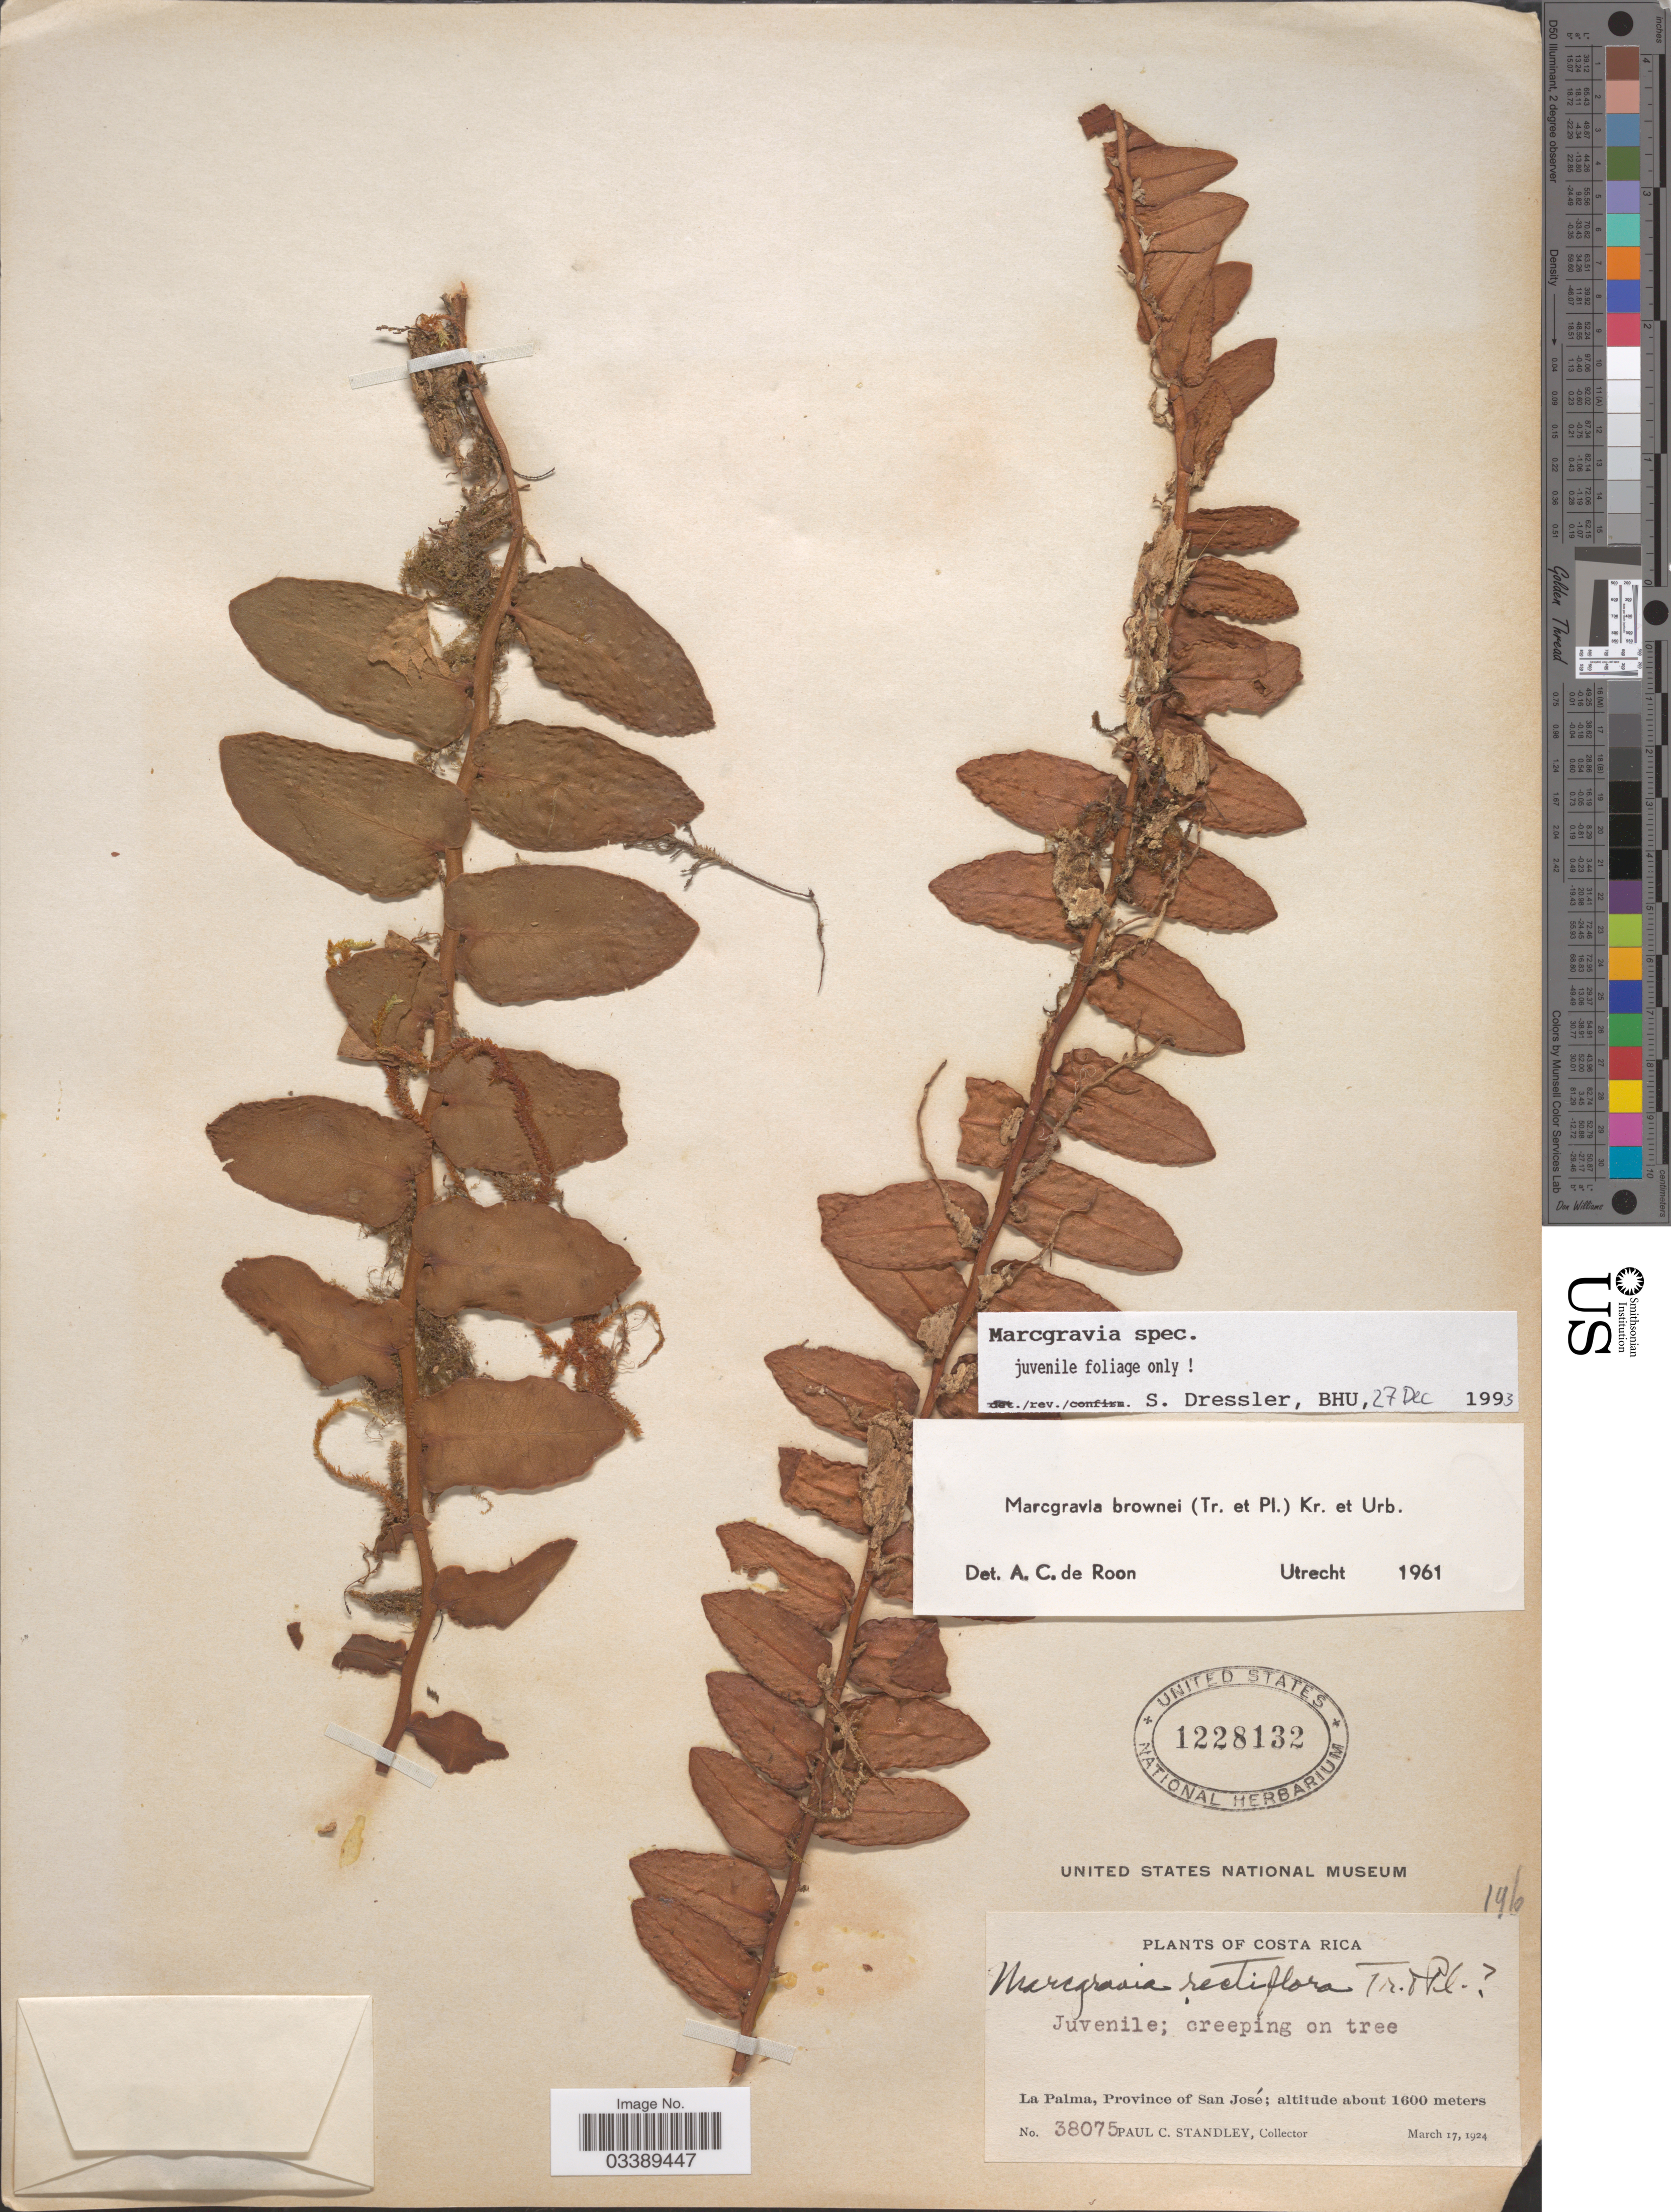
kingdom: Plantae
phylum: Tracheophyta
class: Magnoliopsida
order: Ericales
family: Marcgraviaceae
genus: Marcgravia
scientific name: Marcgravia sp.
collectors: P. C. Standley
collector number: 38075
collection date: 1924-03-17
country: Costa Rica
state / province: San José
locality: La Palma.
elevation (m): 1600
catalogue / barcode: US 1228132